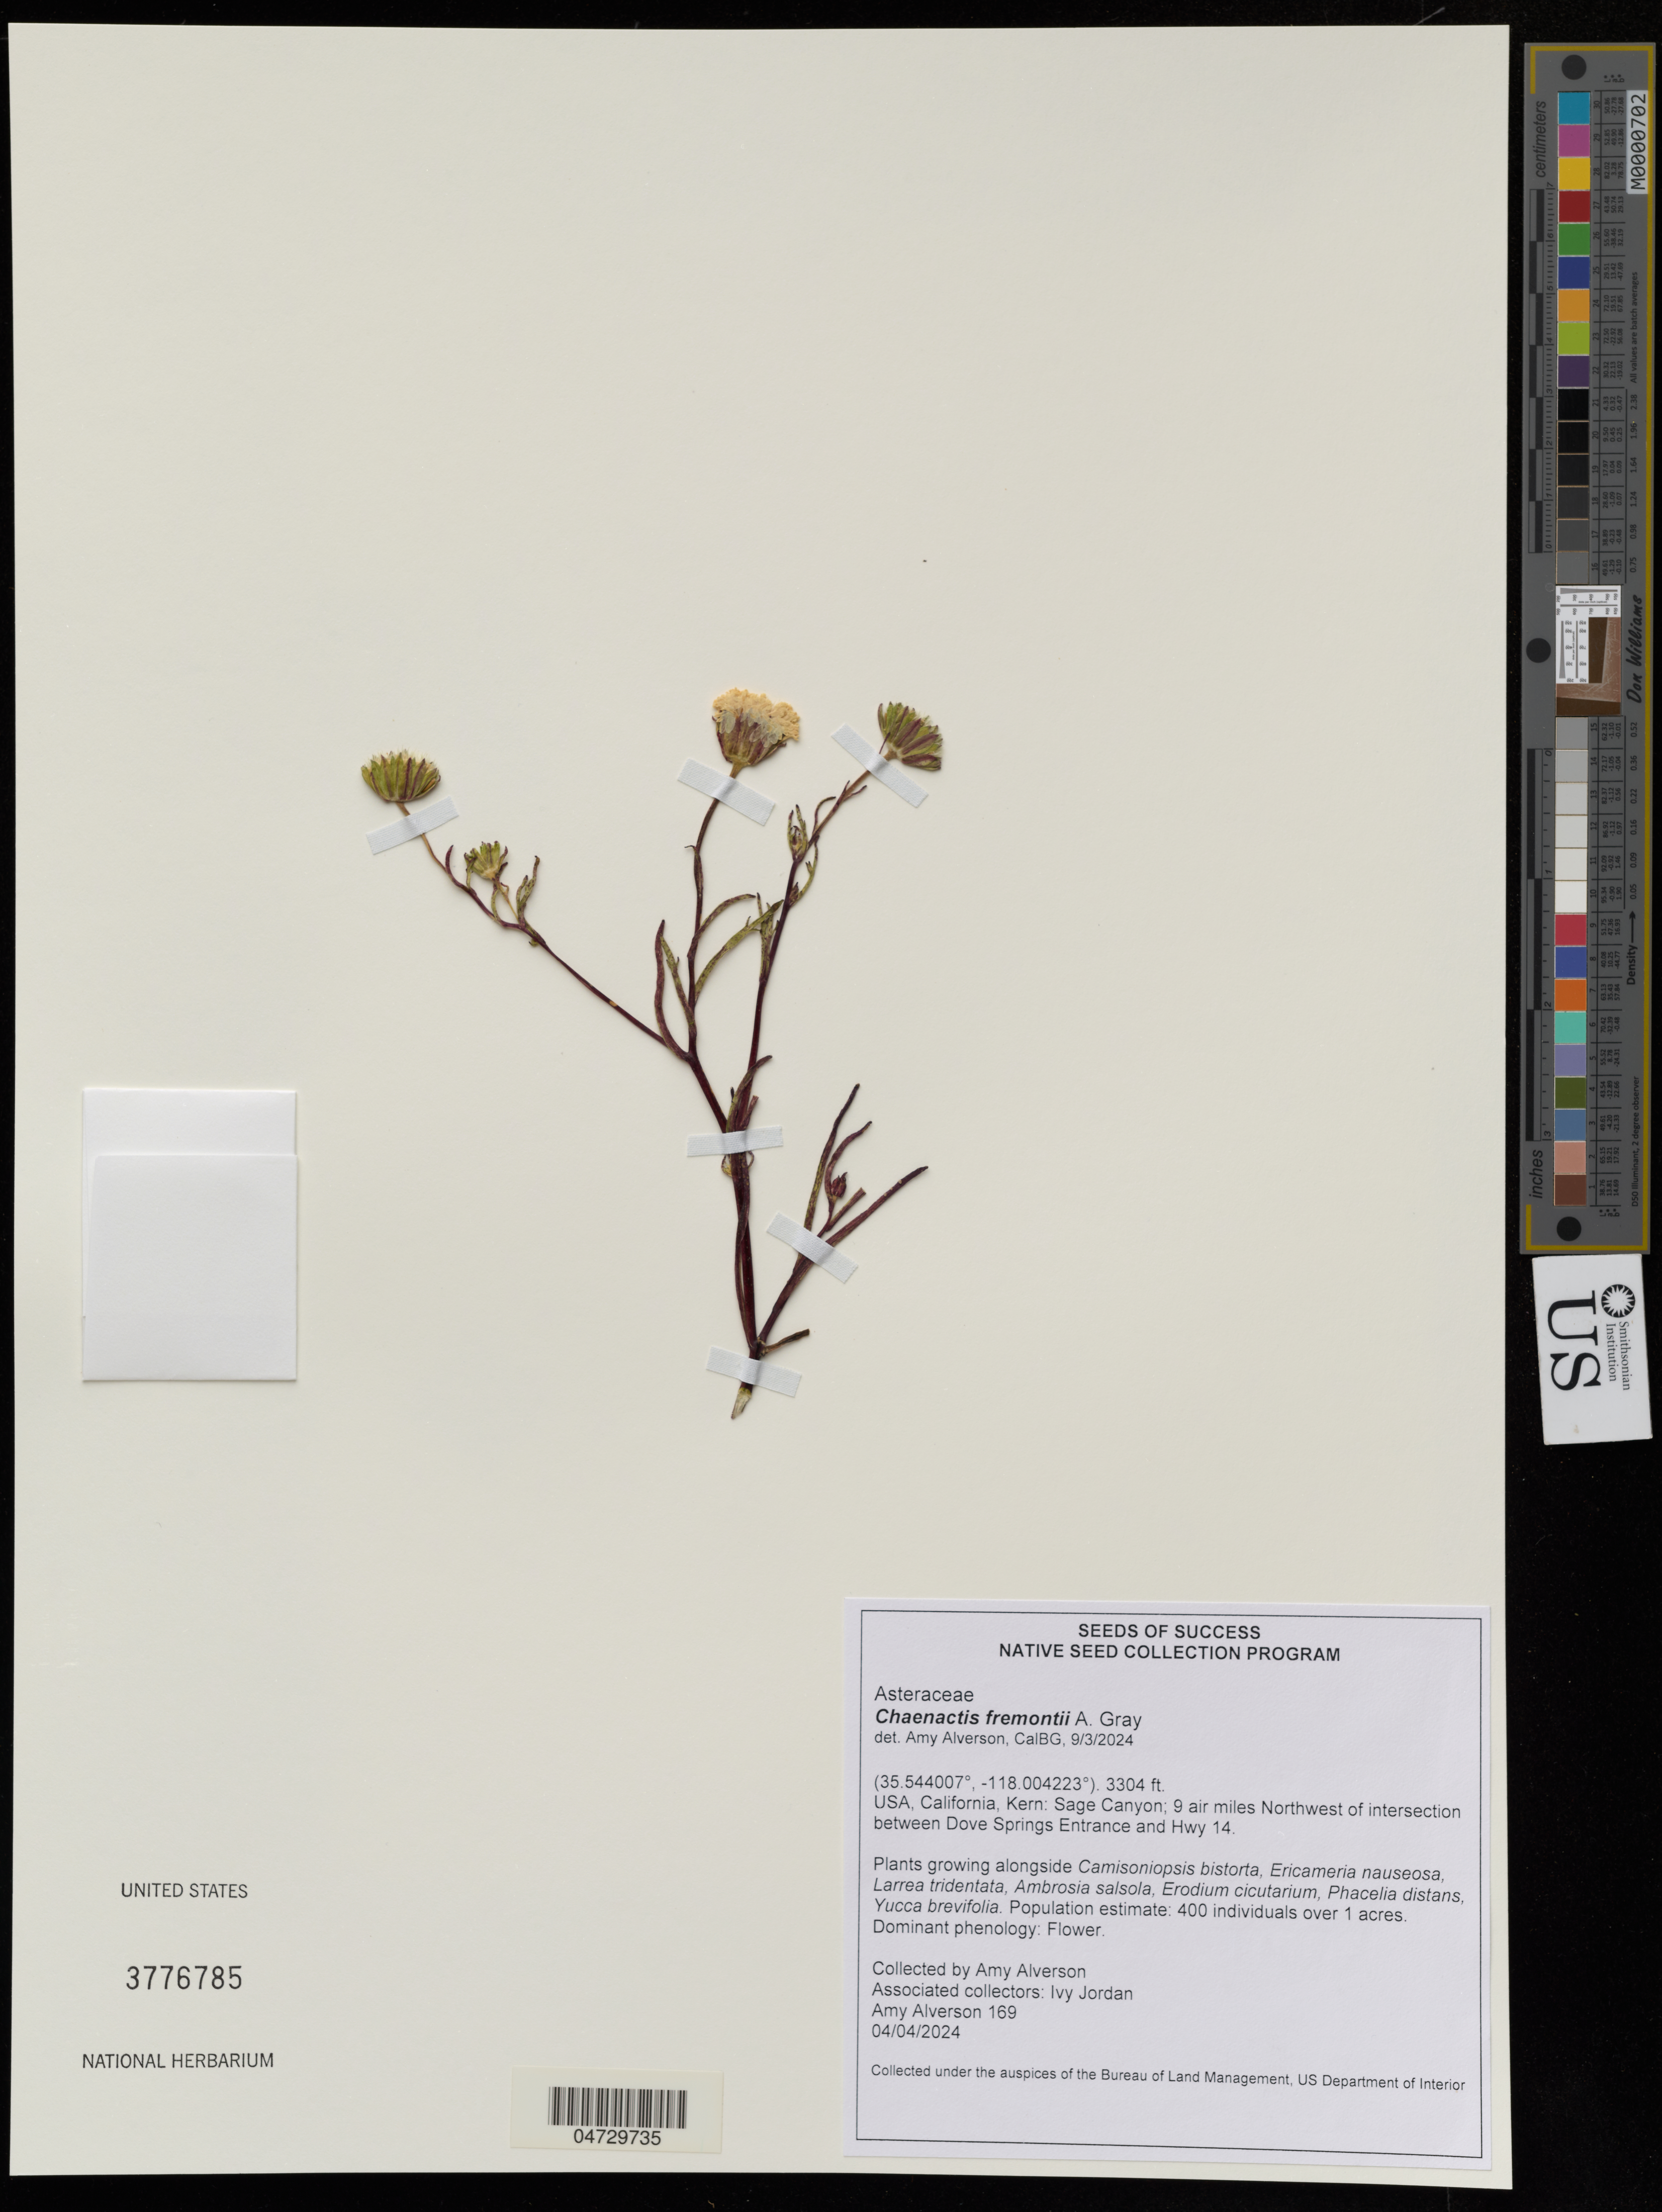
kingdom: Plantae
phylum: Tracheophyta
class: Magnoliopsida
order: Asterales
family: Asteraceae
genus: Chaenactis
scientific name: Chaenactis fremontii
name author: A. Gray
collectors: A. Alverson & I. Jordan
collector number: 169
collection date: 2024-04-04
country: United States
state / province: California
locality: USA, California, Kern: Sage Canyon; 9 air miles Northwest of intersection between Dove Springs Entrance and Hwy 14.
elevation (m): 1007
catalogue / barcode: US 3776785